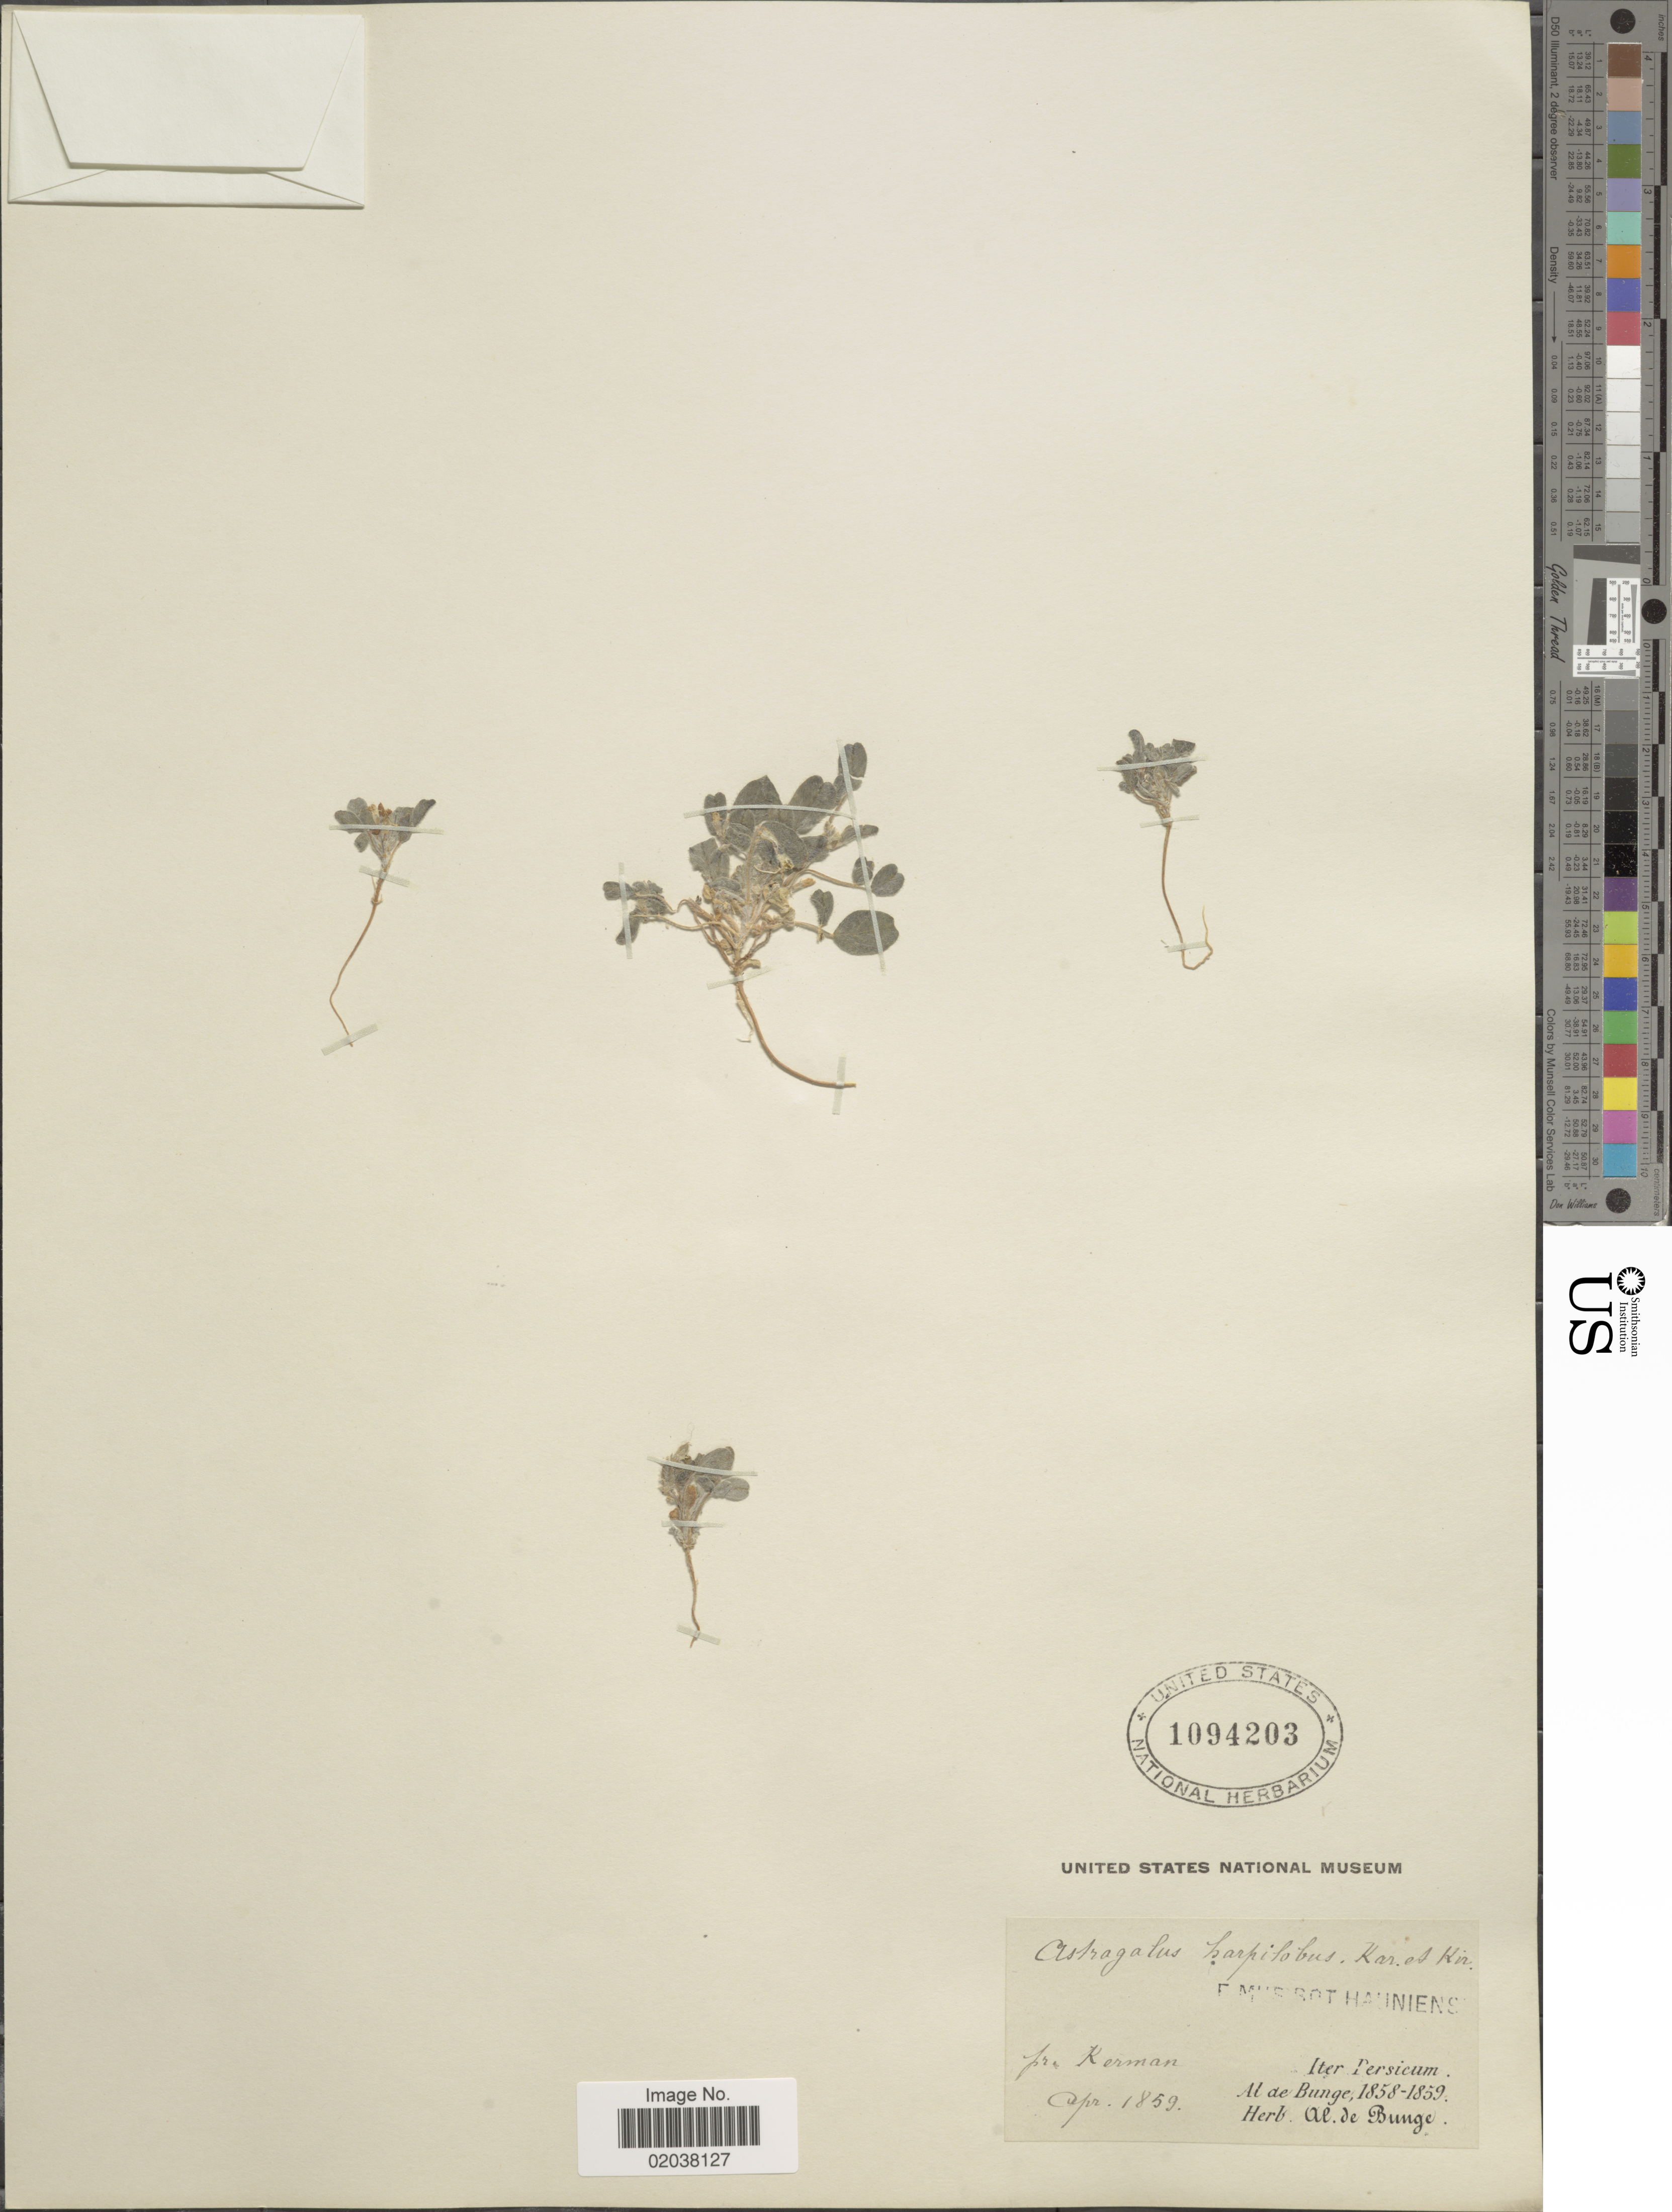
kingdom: Plantae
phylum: Tracheophyta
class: Magnoliopsida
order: Fabales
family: Fabaceae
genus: Astragalus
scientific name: Astragalus harpilobus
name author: Boiss.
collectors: ex herb. Al. de Bung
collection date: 1859-04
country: Iran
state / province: Kerman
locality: Iter Persicum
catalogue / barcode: US 1094203